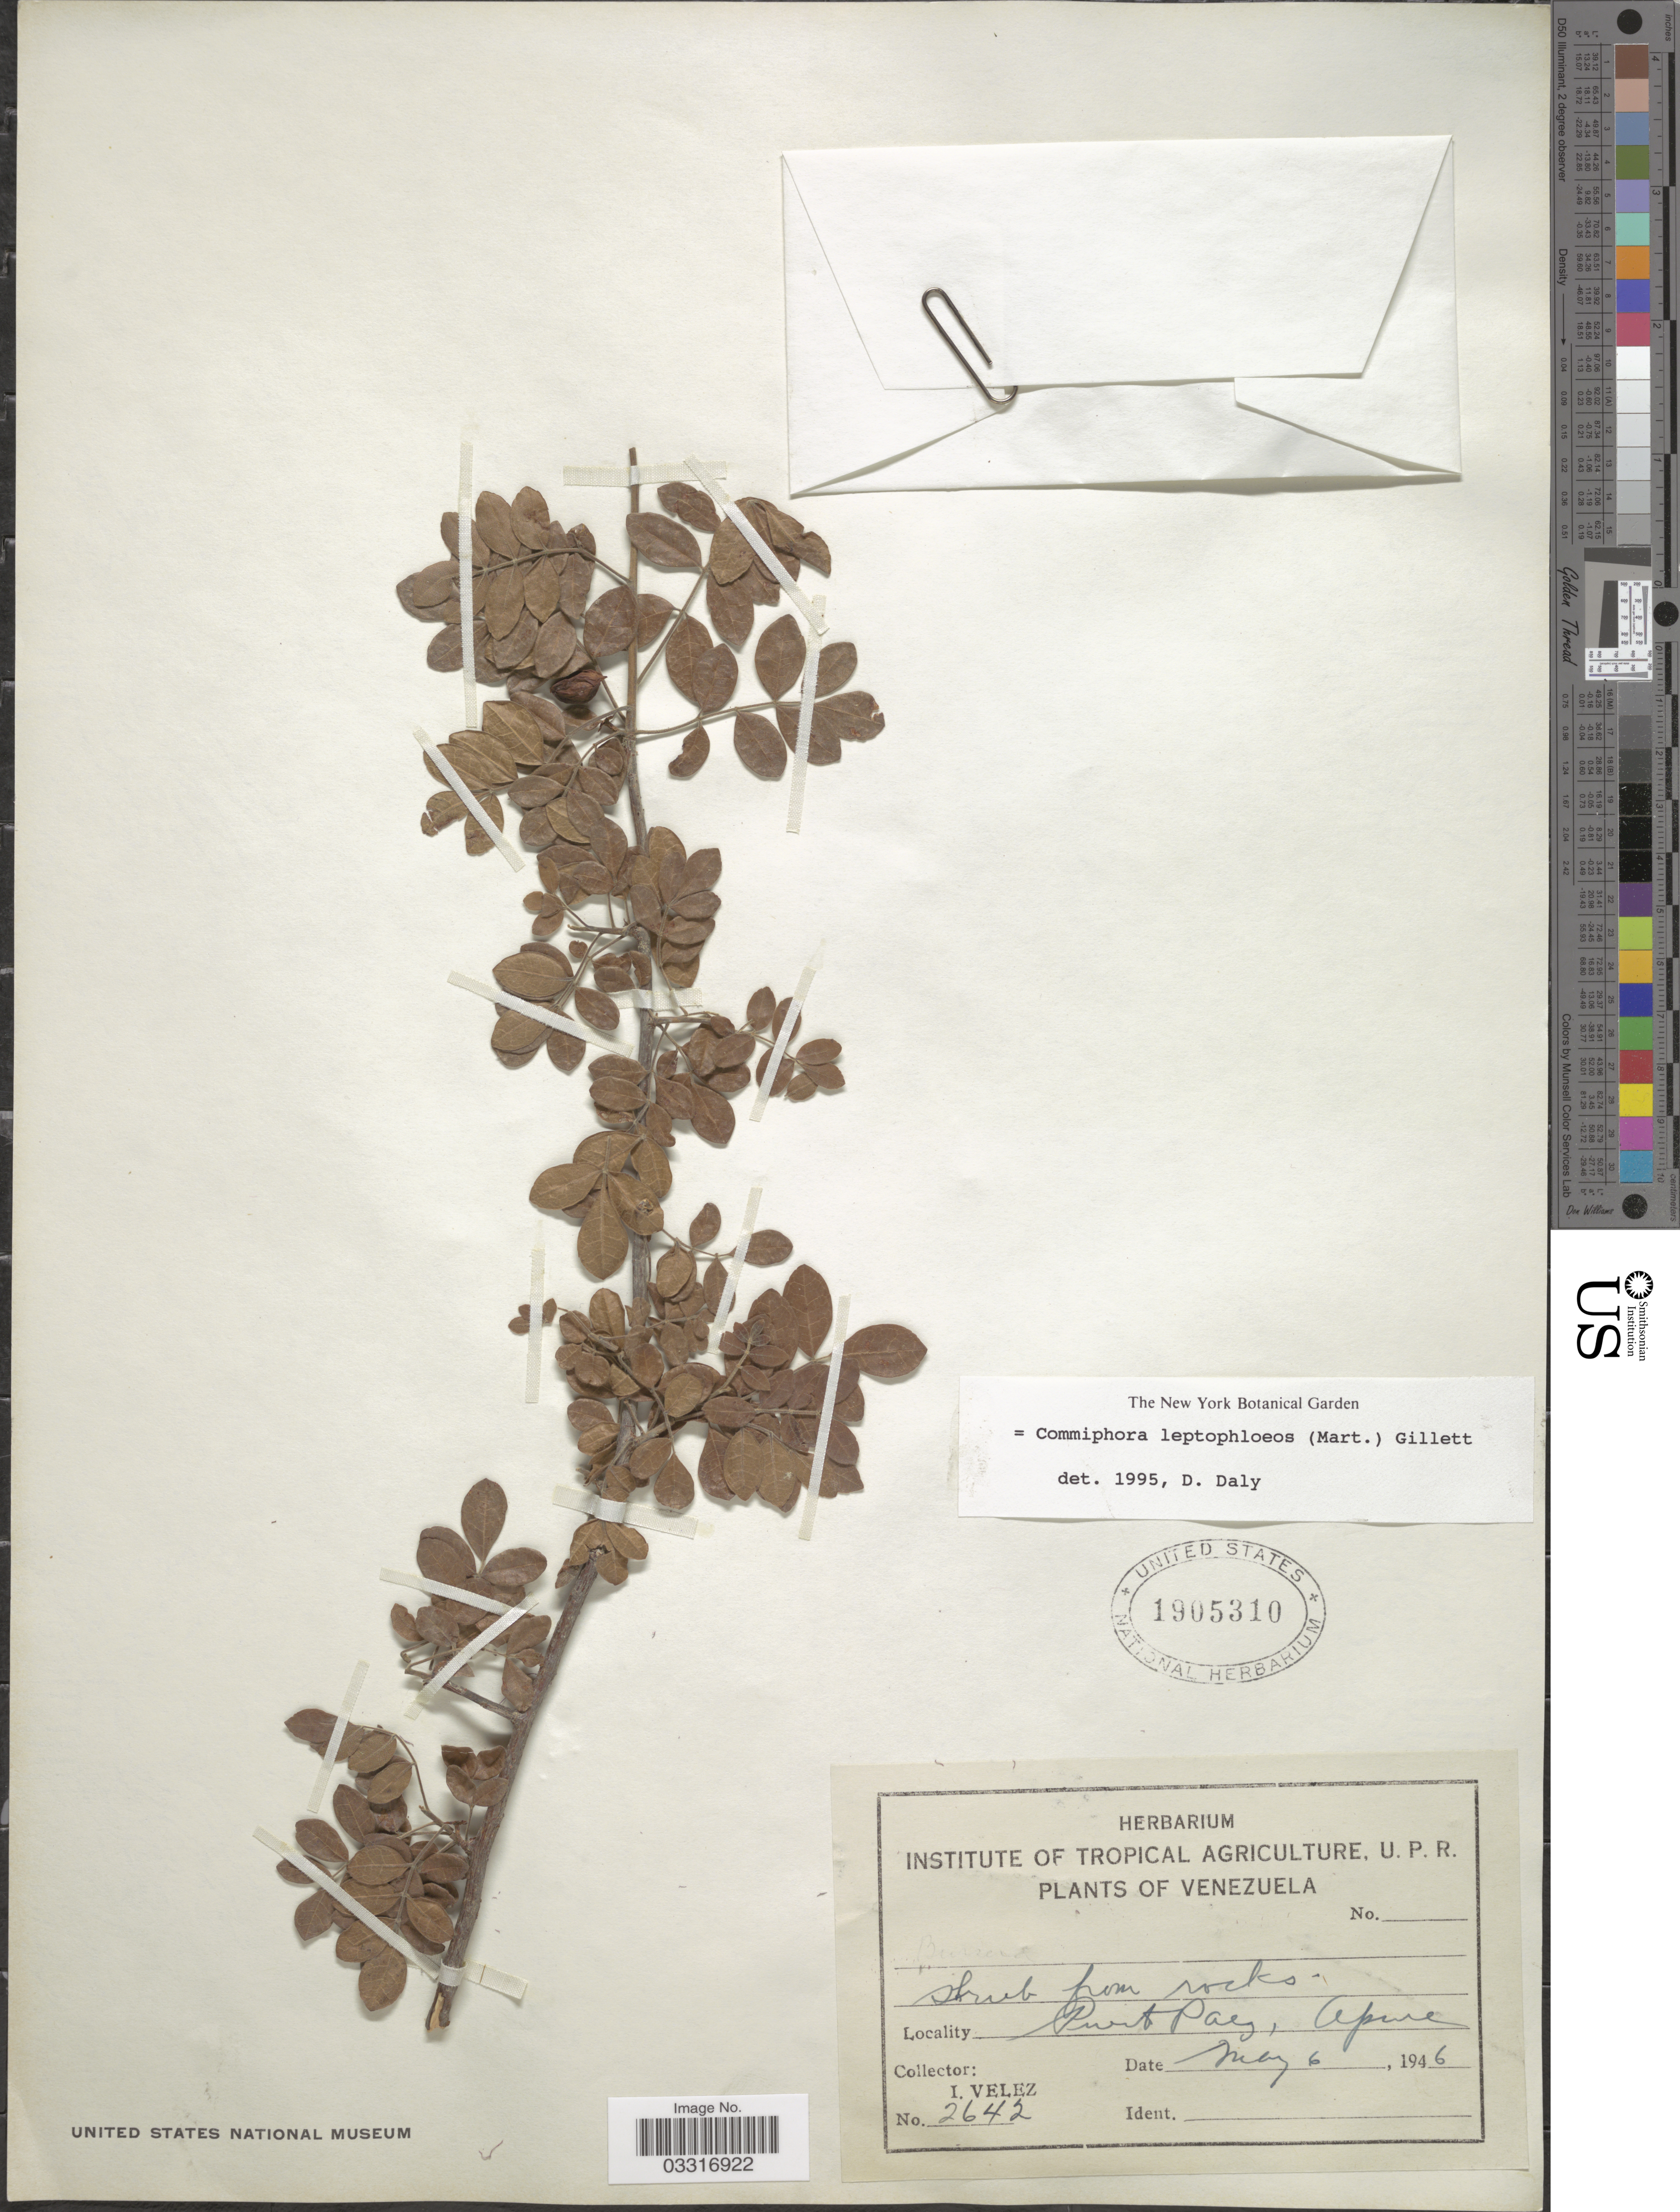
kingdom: Plantae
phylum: Tracheophyta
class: Magnoliopsida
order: Sapindales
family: Burseraceae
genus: Commiphora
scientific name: Commiphora leptophloeos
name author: (Mart.) J.B. Gillett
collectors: I. Velez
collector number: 2642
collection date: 1946-05-06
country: Venezuela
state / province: Apure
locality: Puerto Paez.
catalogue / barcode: US 1905310